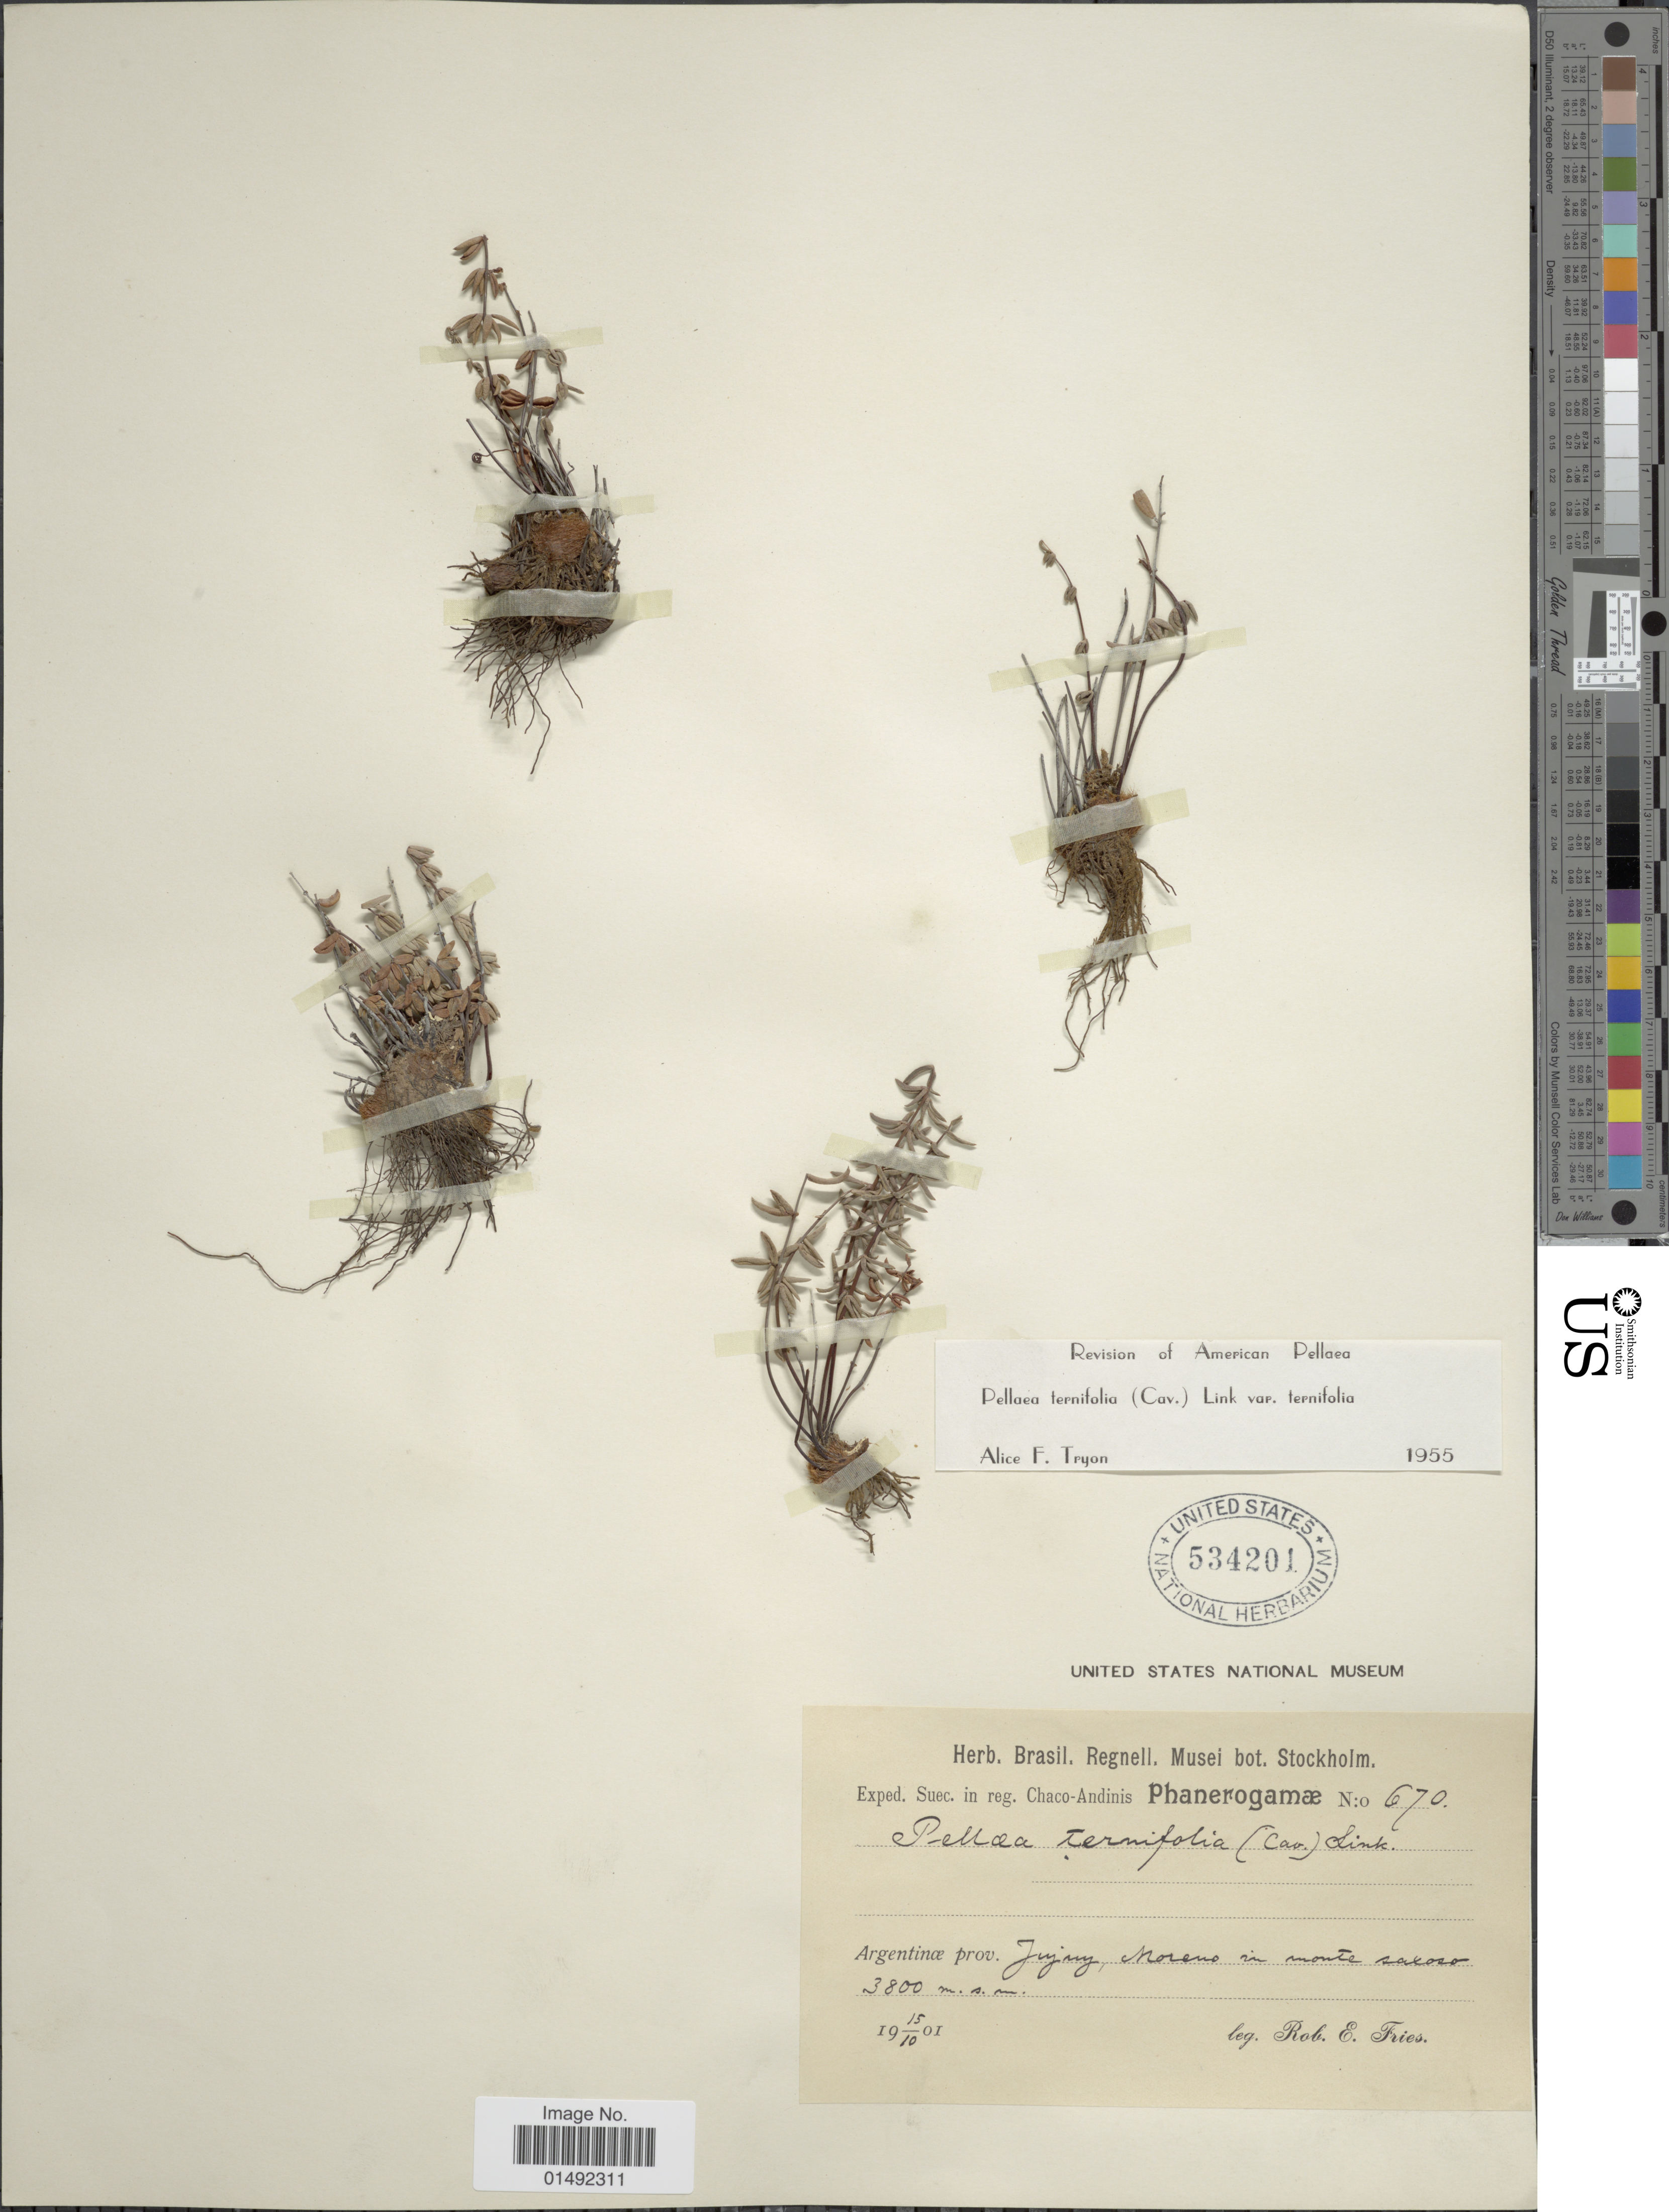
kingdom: Plantae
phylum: Tracheophyta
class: Polypodiopsida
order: Polypodiales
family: Pteridaceae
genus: Pellaea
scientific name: Pellaea ternifolia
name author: (Cav.) Link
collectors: R. E. Fries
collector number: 670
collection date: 1901-10-15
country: Argentina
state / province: Jujuy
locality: Moreno in monte saxoso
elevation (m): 3800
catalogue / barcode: US 534201